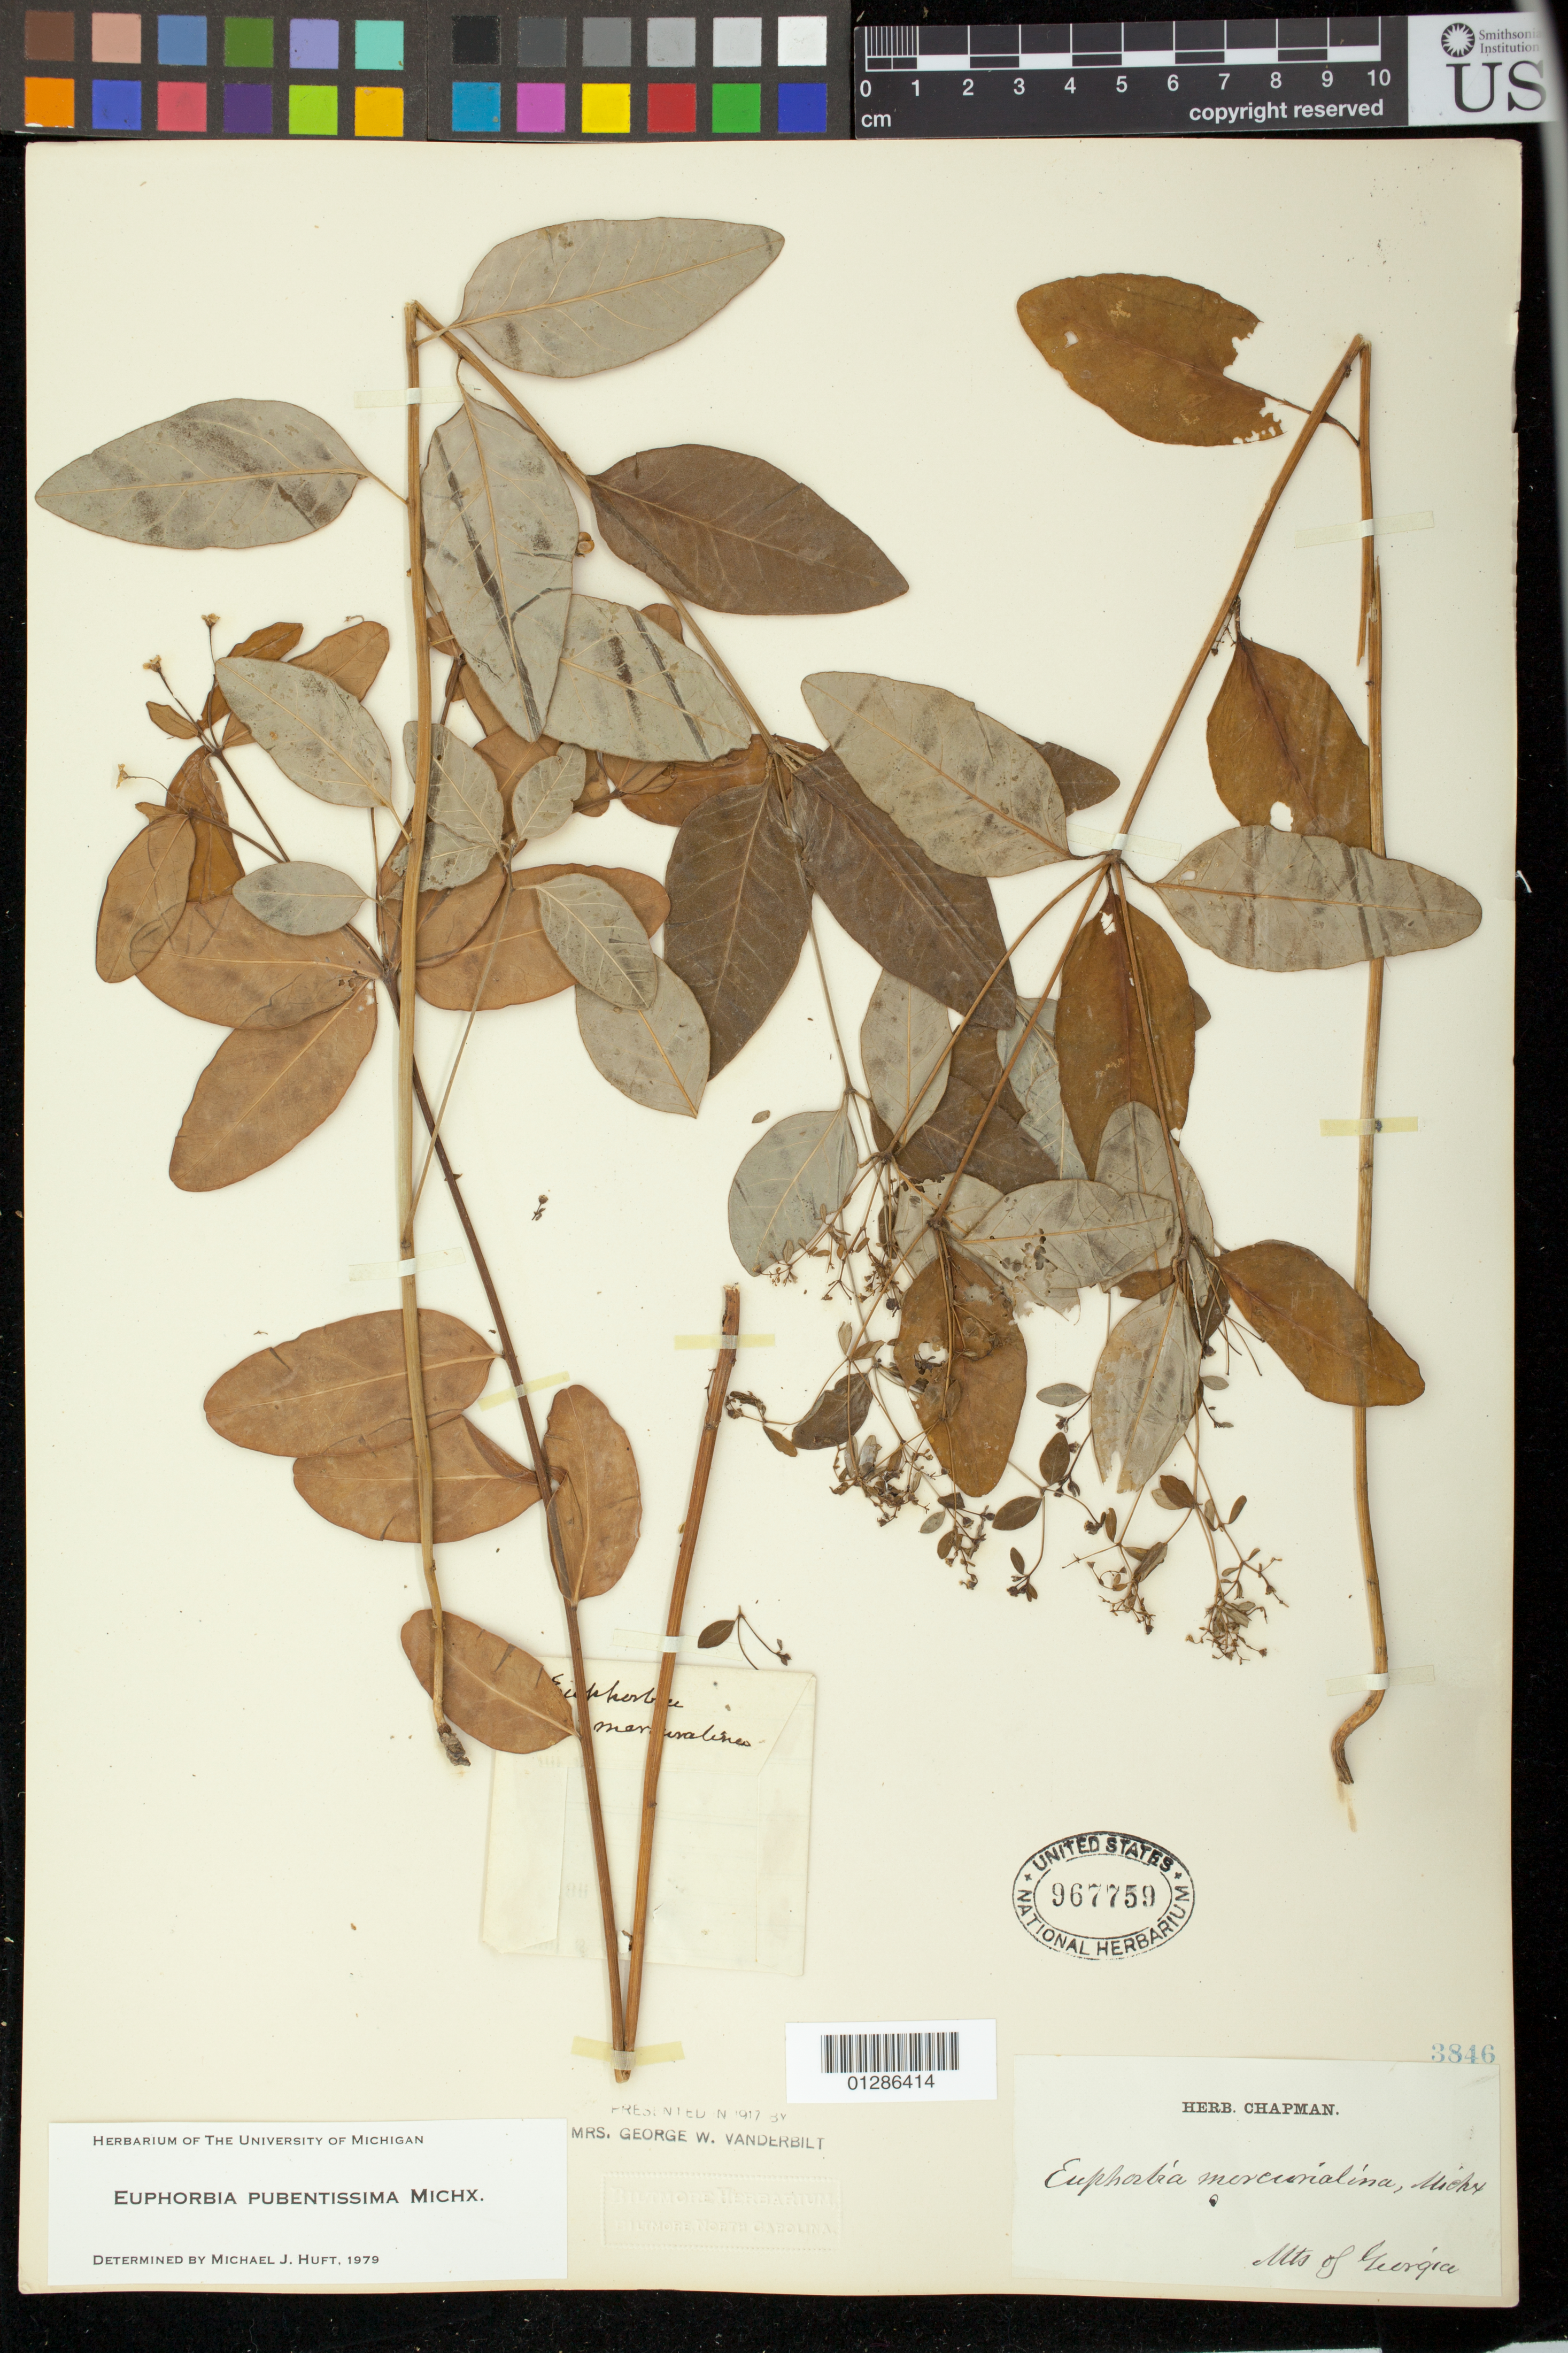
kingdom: Plantae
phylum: Tracheophyta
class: Magnoliopsida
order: Malpighiales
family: Euphorbiaceae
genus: Euphorbia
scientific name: Euphorbia pubentissima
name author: Michx.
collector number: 3846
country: United States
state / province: Georgia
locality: Mts of Georgia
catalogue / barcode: US 967759